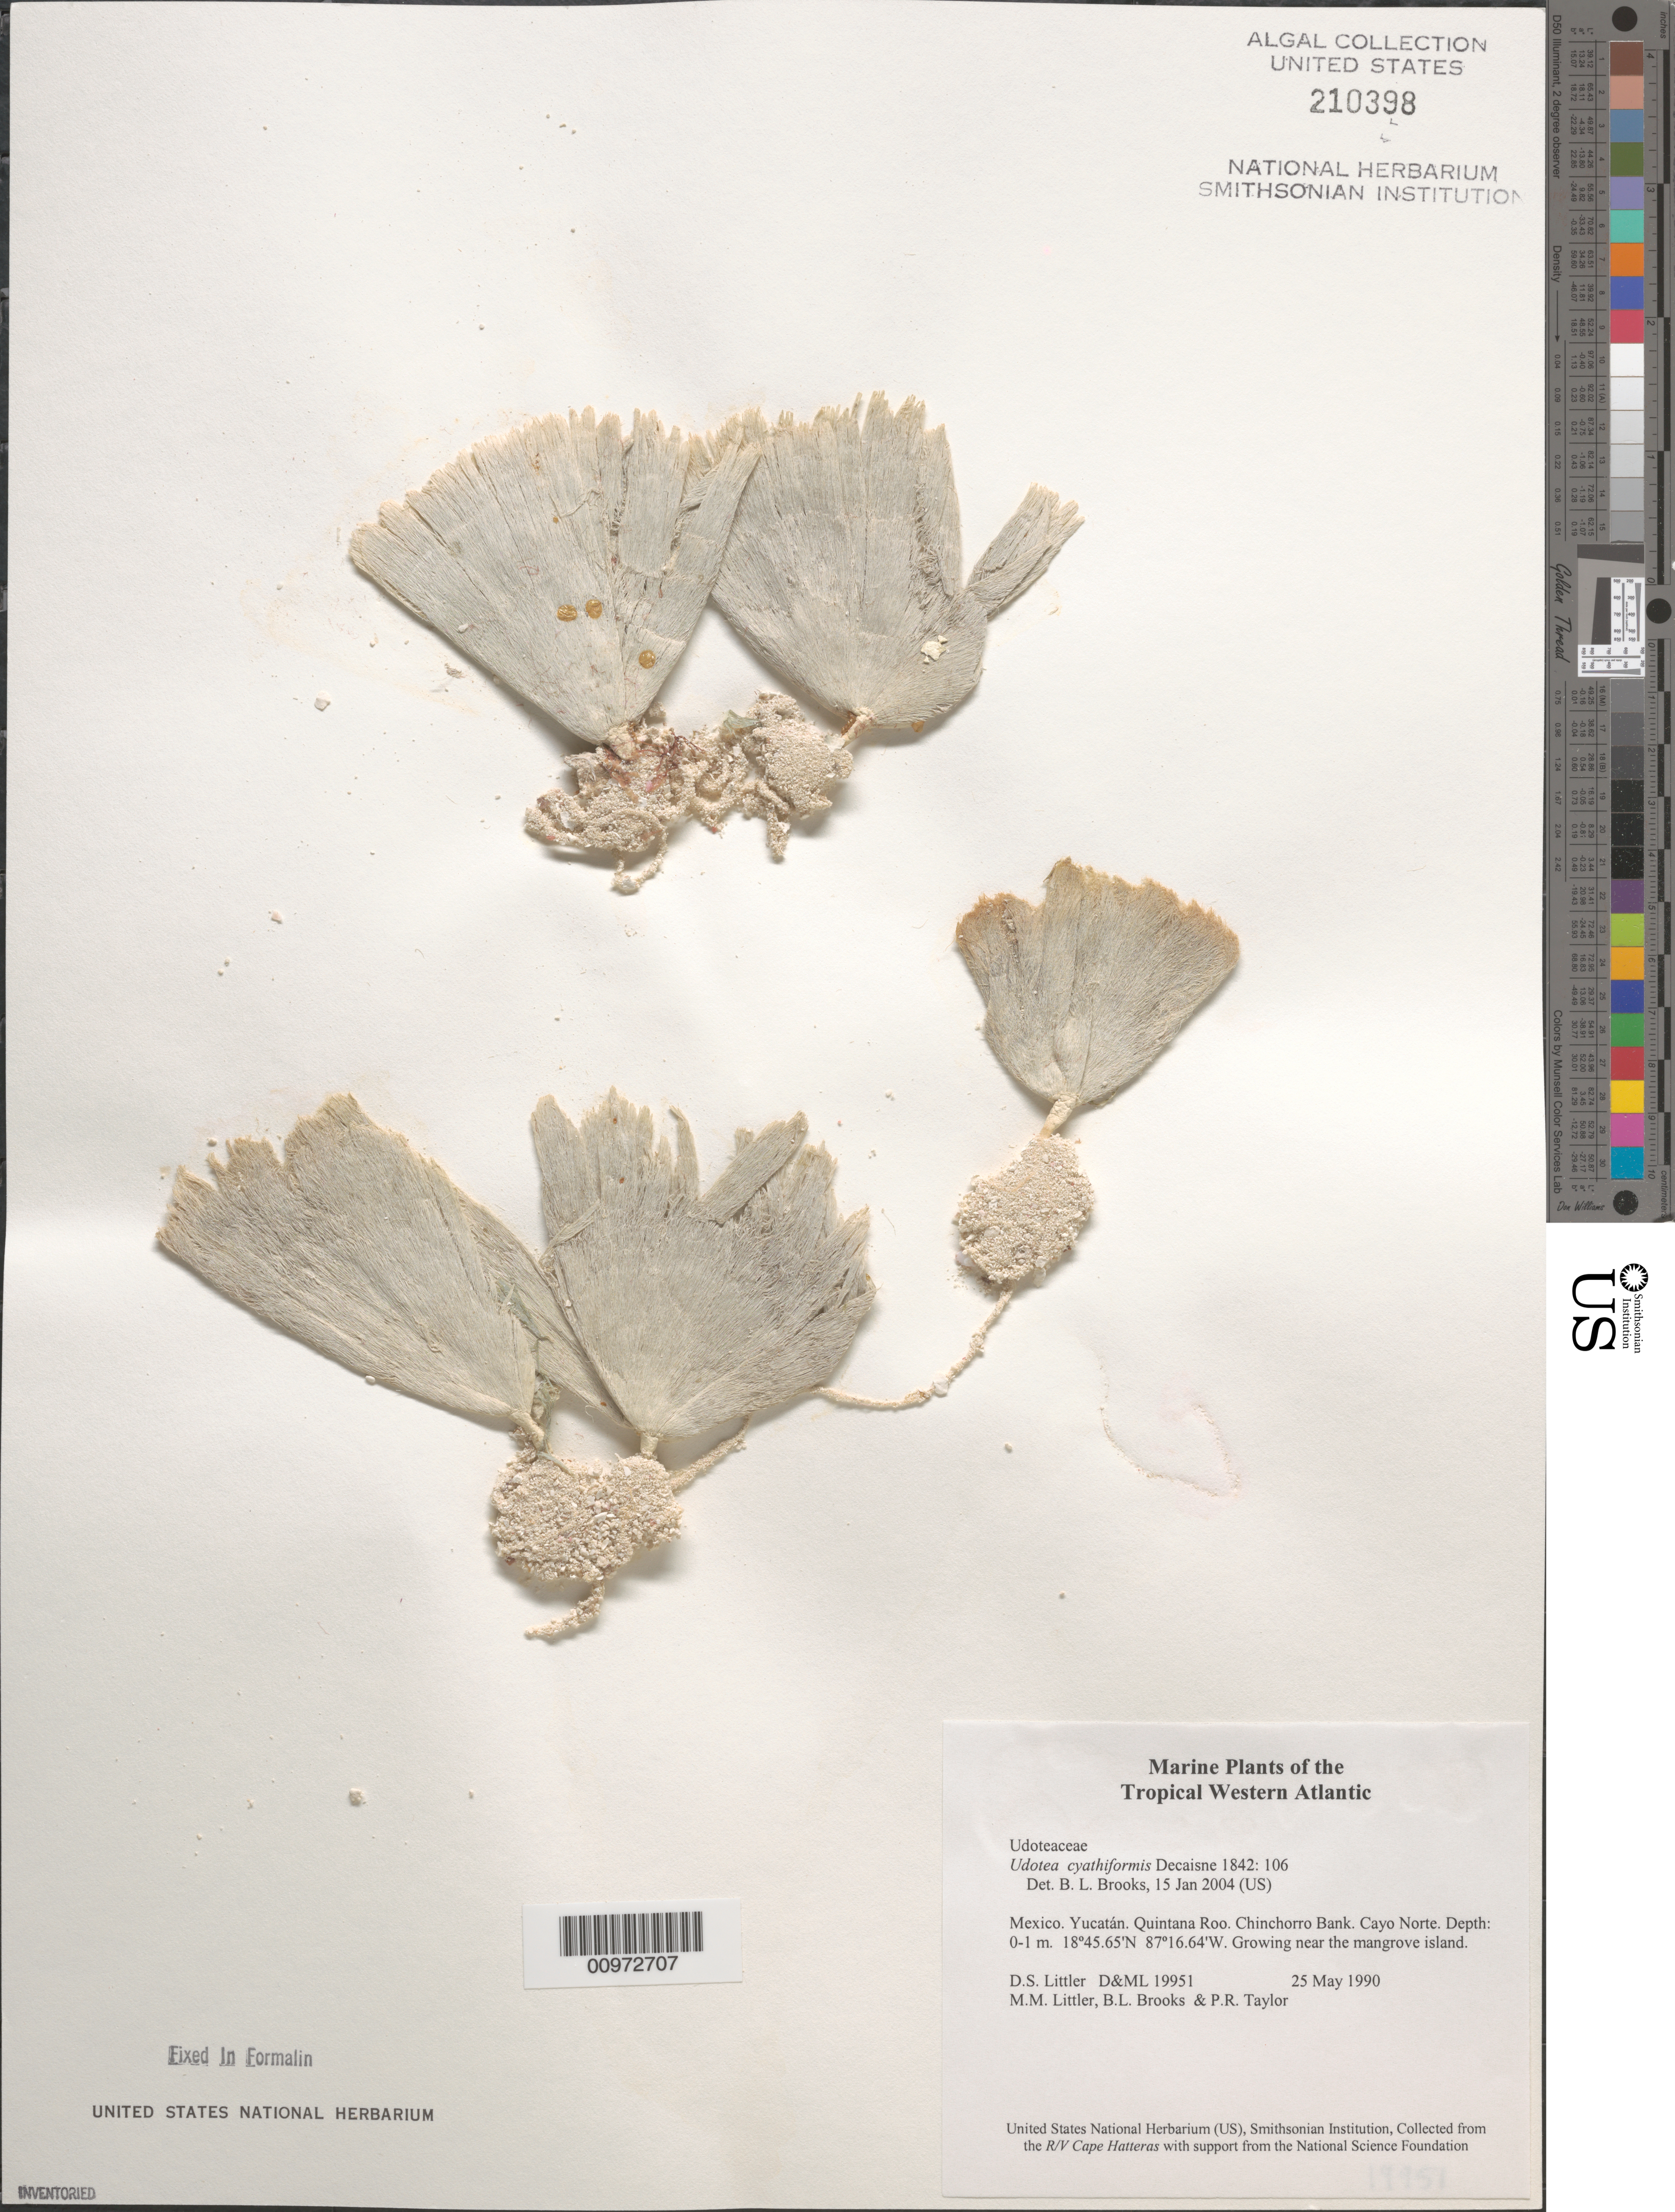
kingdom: Plantae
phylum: Chlorophyta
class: Ulvophyceae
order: Bryopsidales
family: Udoteaceae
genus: Udotea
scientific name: Udotea cyathiformis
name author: Decne.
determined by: Brooks, B. L., (BOT), Smithsonian Institution - National Museum of Natural History (UNITED STATES)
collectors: D. S. Littler, M. M. Littler, B. Brooks & P. R. Taylor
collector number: D&ML 19951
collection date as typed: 25 May 1990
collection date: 1990-05-25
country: Mexico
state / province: Quintana Roo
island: Cayo Norte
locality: Chinchorro Bank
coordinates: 18 45.65'N, 87 16.64'W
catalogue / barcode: US 210398